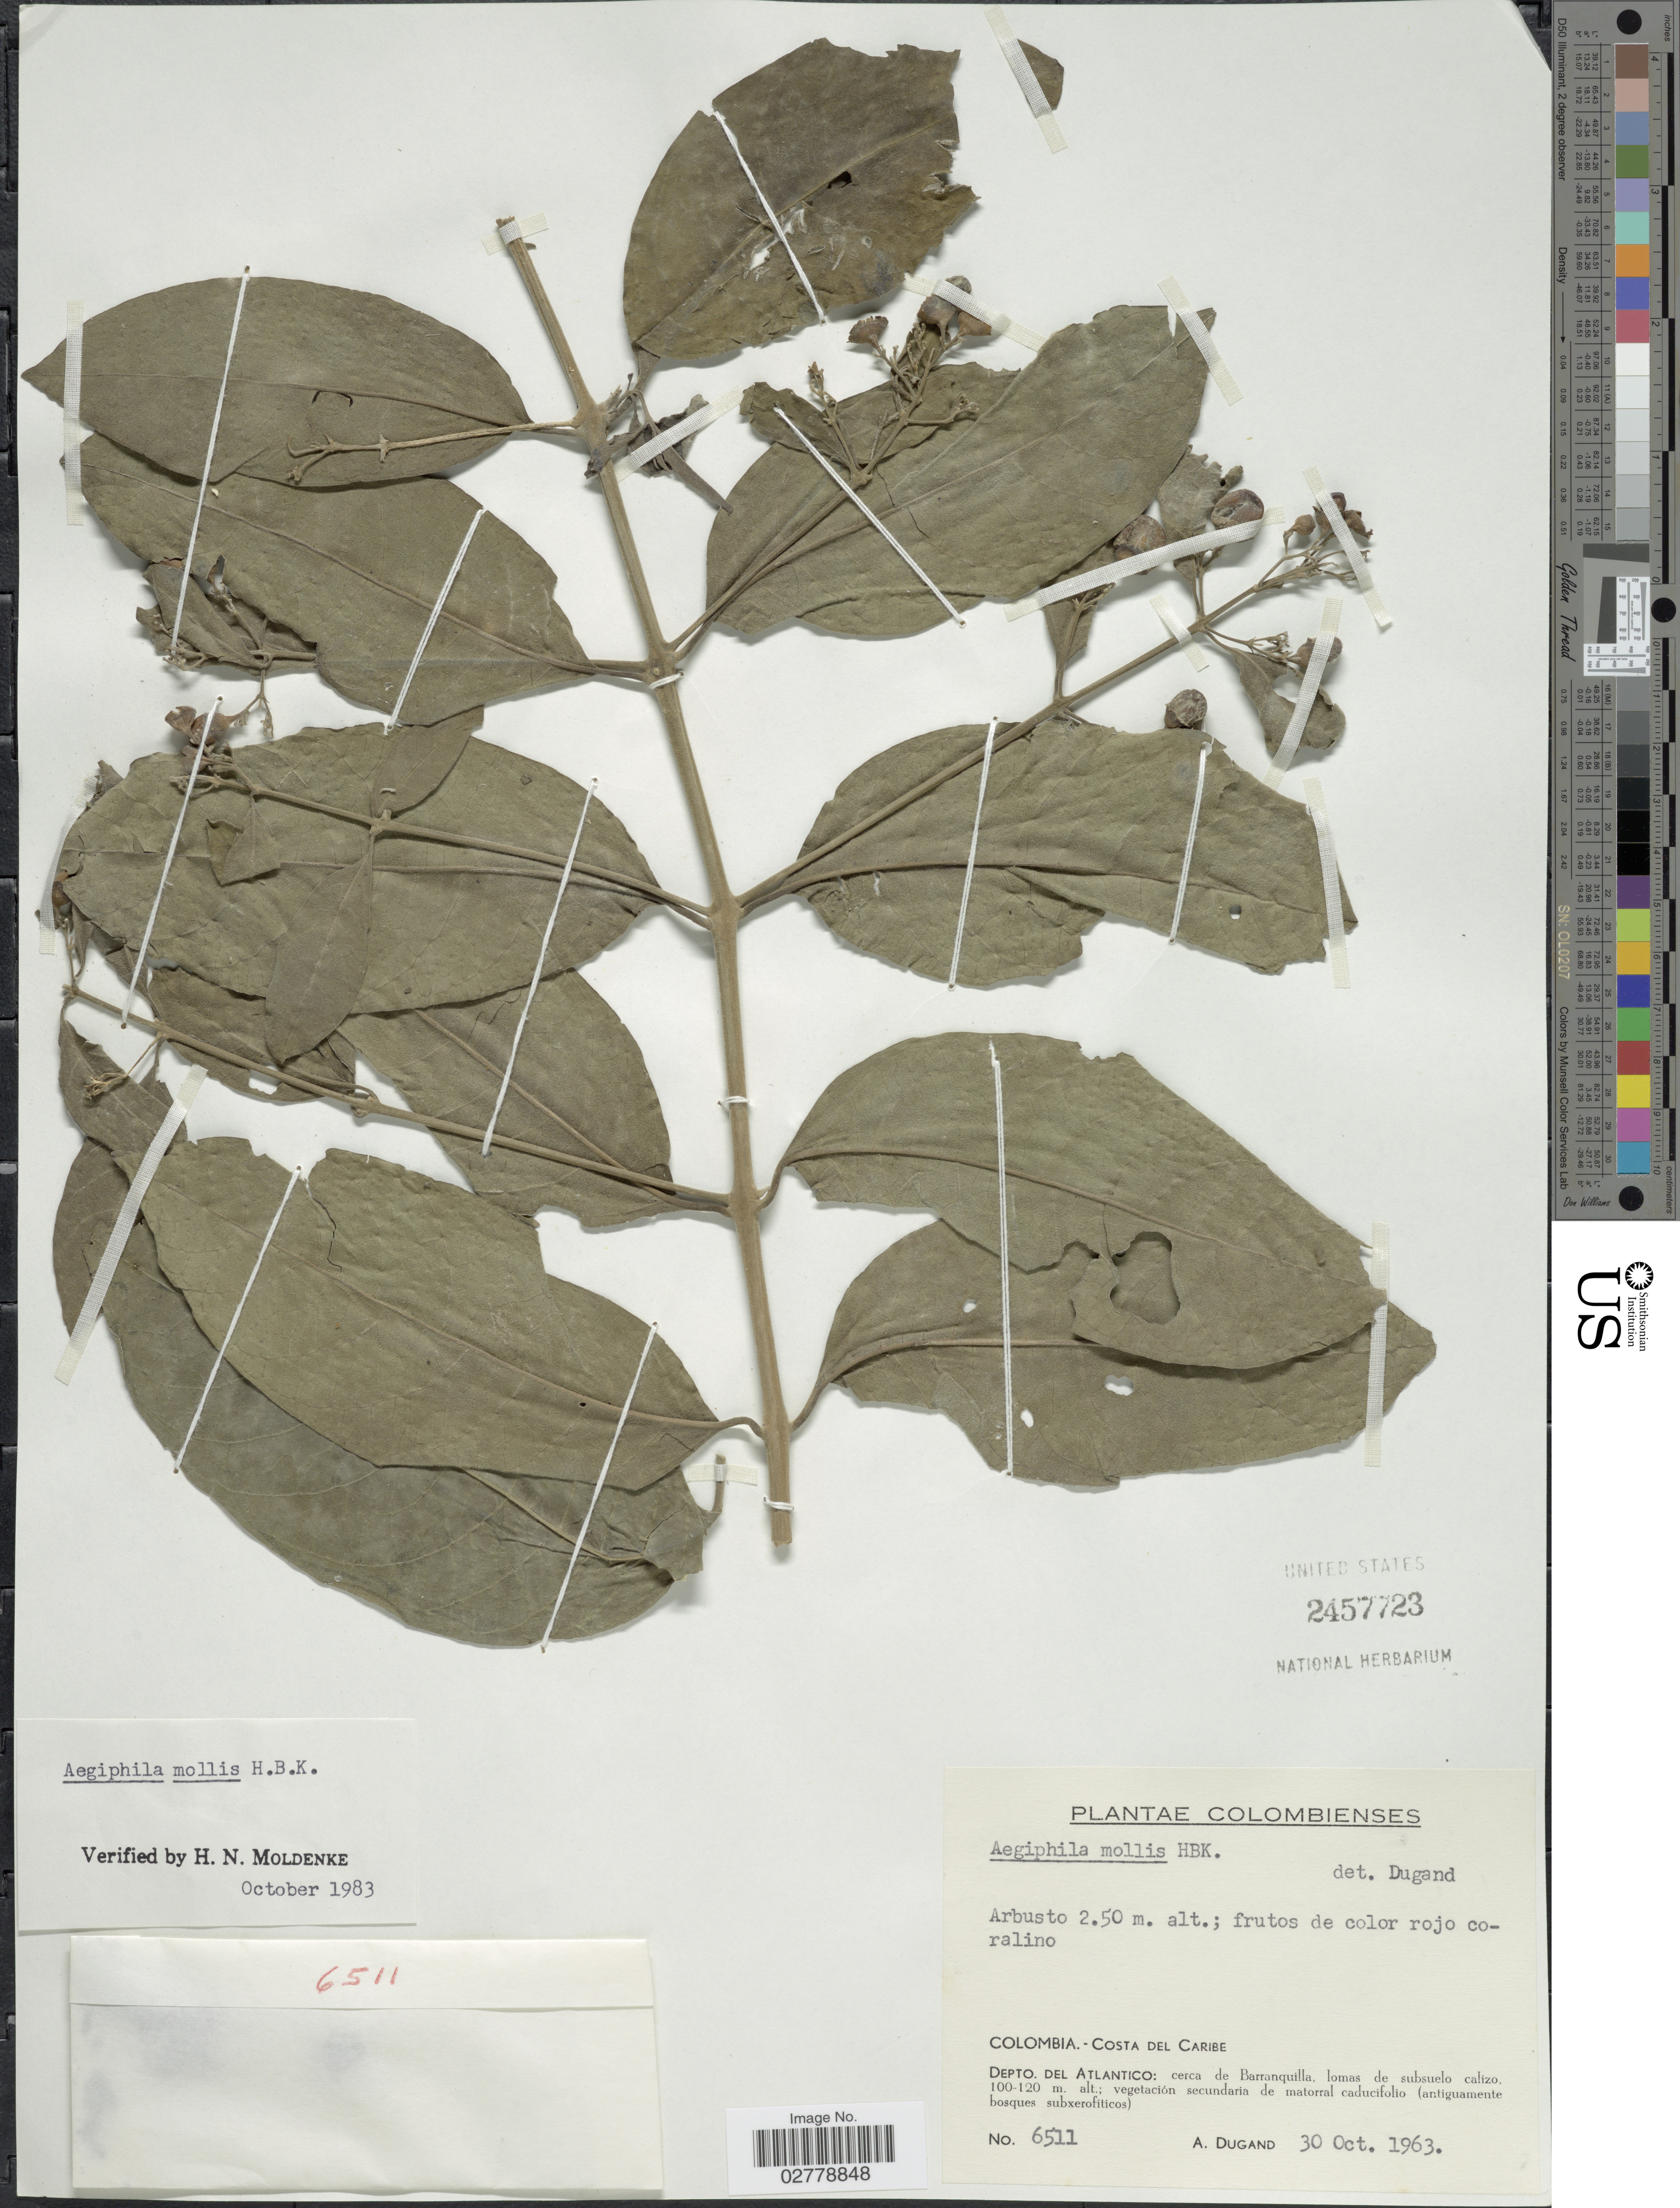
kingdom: Plantae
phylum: Tracheophyta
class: Magnoliopsida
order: Lamiales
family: Lamiaceae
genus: Aegiphila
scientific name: Aegiphila mollis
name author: Kunth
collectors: A. Dugand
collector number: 6511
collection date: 1963-10-30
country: Colombia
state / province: Atlántico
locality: Costa del Caribe, Depto. del Atlantico: cerca de Barranquilla, lomas de subsuelo calizo.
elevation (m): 100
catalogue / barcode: US 2457723